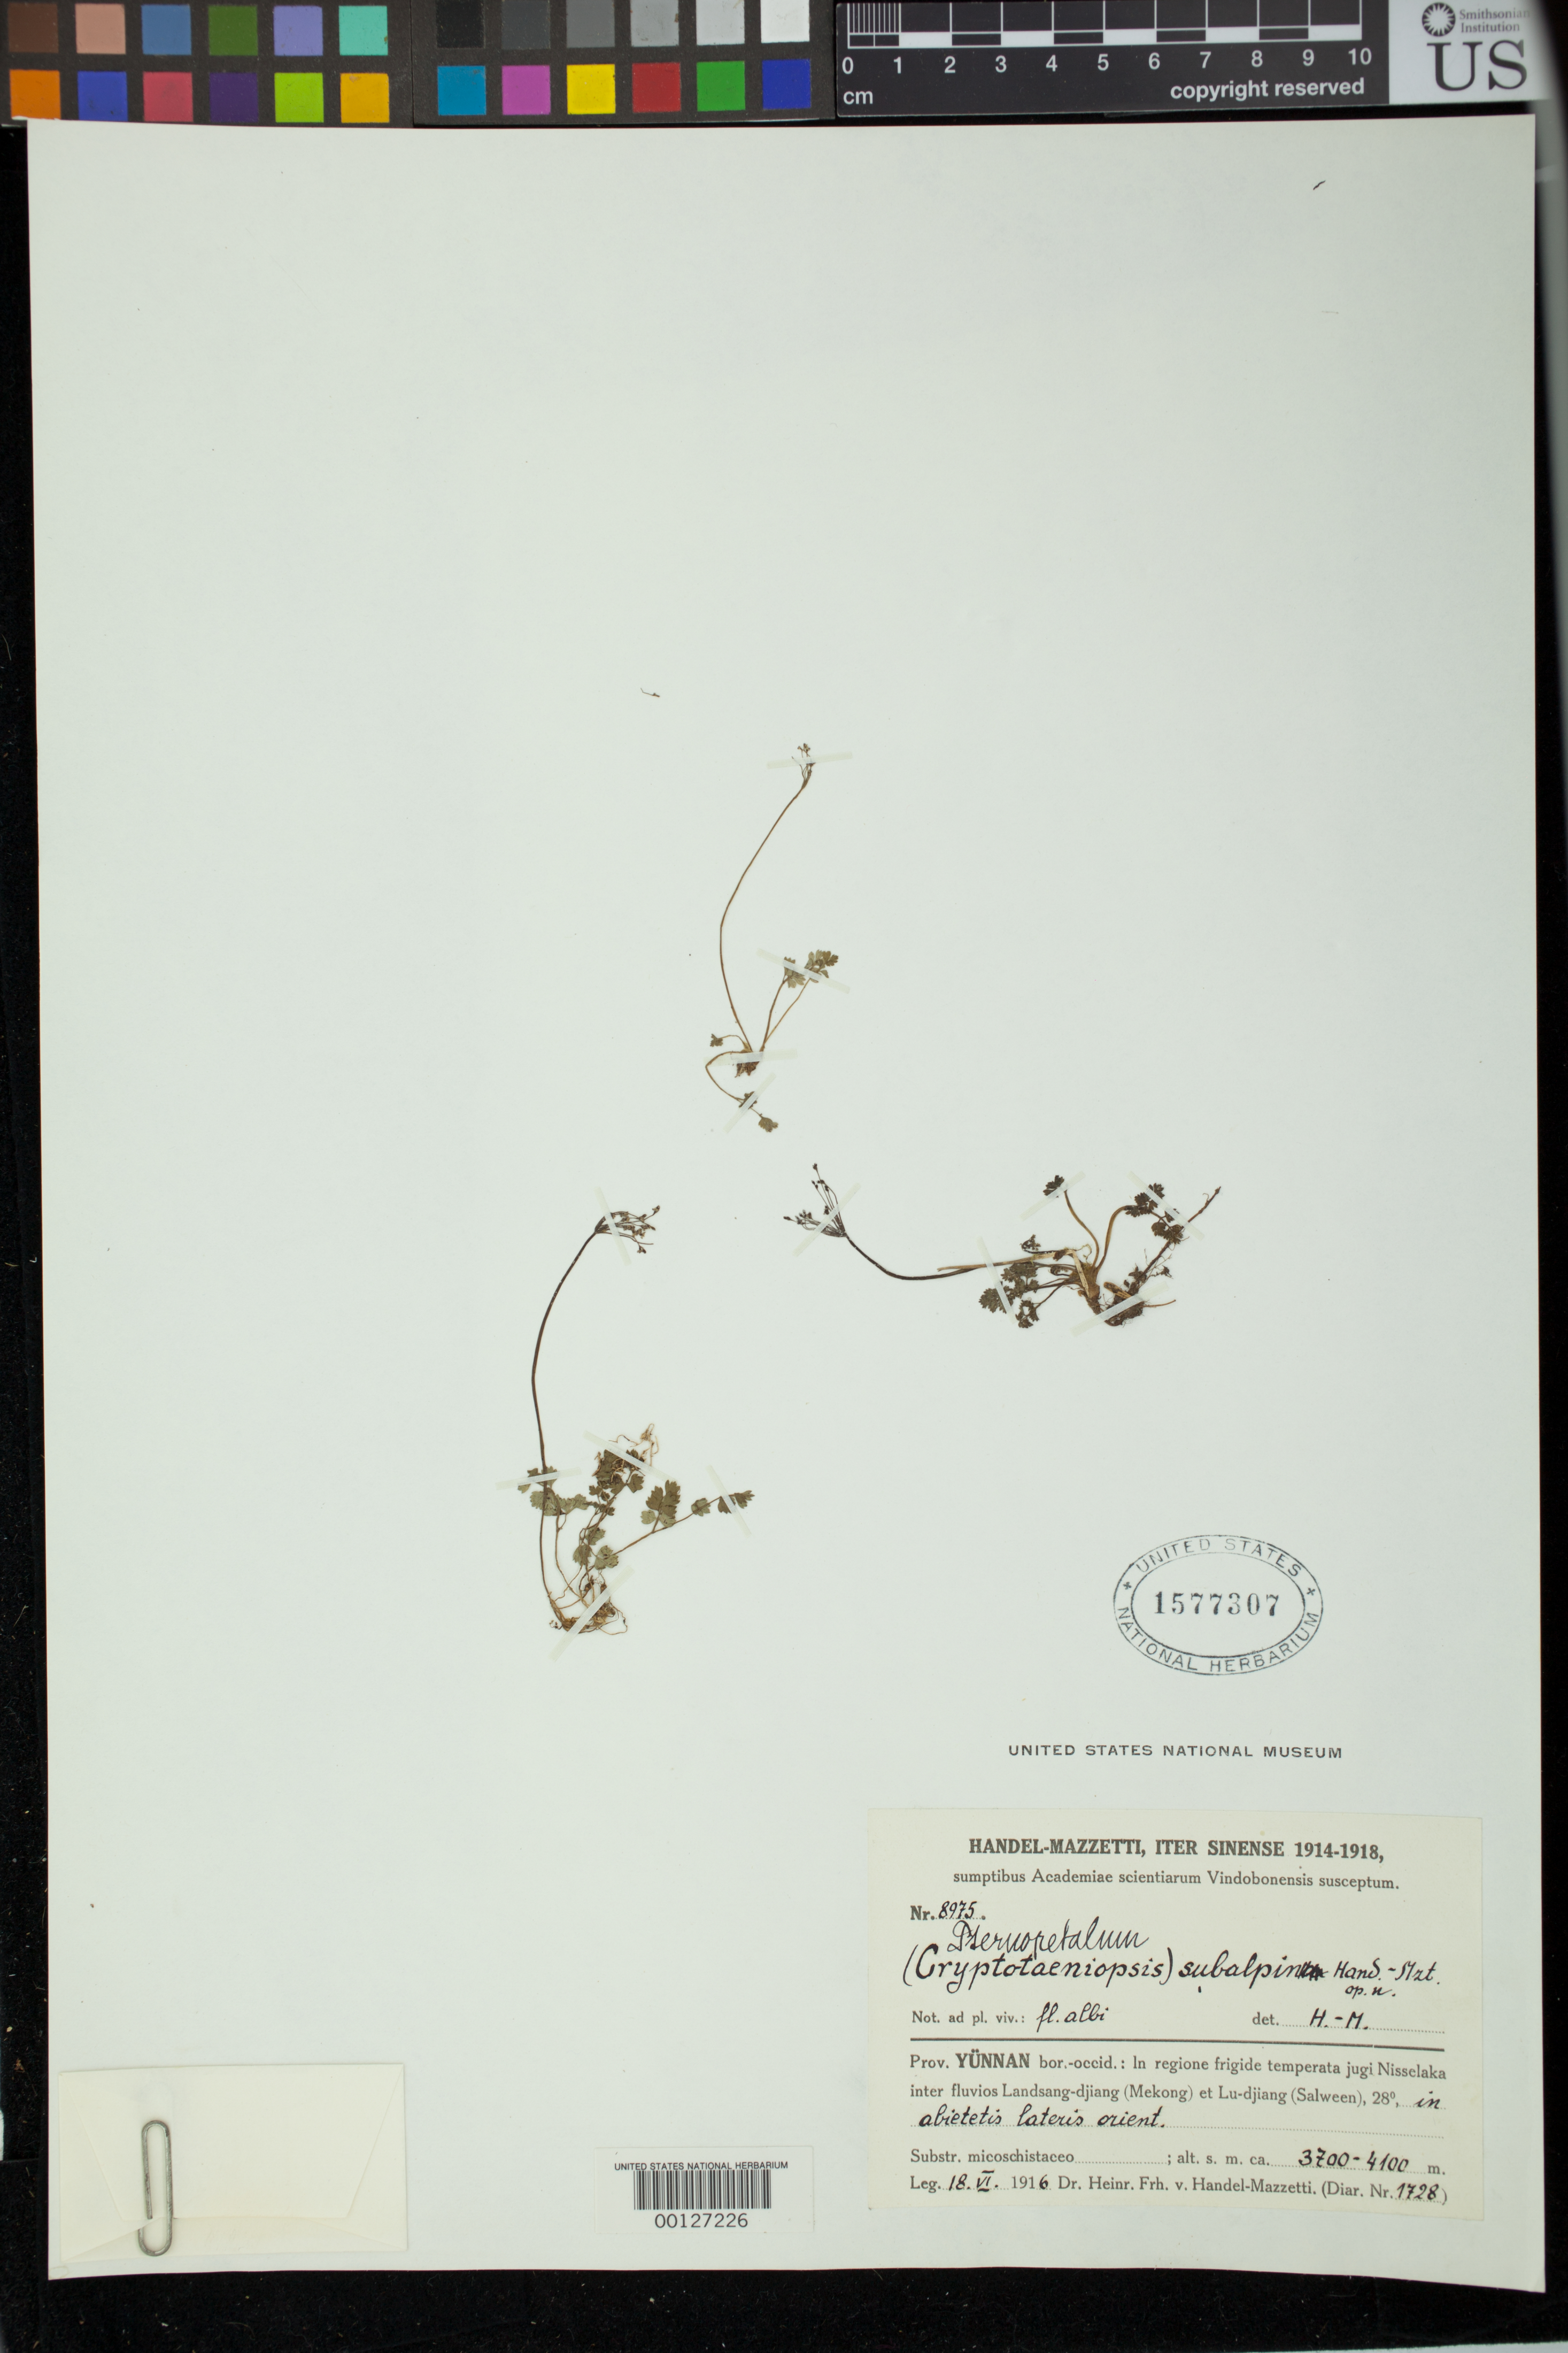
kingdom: Plantae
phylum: Tracheophyta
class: Magnoliopsida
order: Apiales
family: Apiaceae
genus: Pternopetalum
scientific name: Pternopetalum subalpinum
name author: Hand.-Mazz.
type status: Isotype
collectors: H. Handel-Mazzetti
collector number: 8975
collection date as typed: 18 Jun 1916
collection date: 1916-06-18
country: China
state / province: Yunnan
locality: Between Mekong and Salween (Lu-Djiang) rivers.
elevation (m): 3700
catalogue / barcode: US 1577307